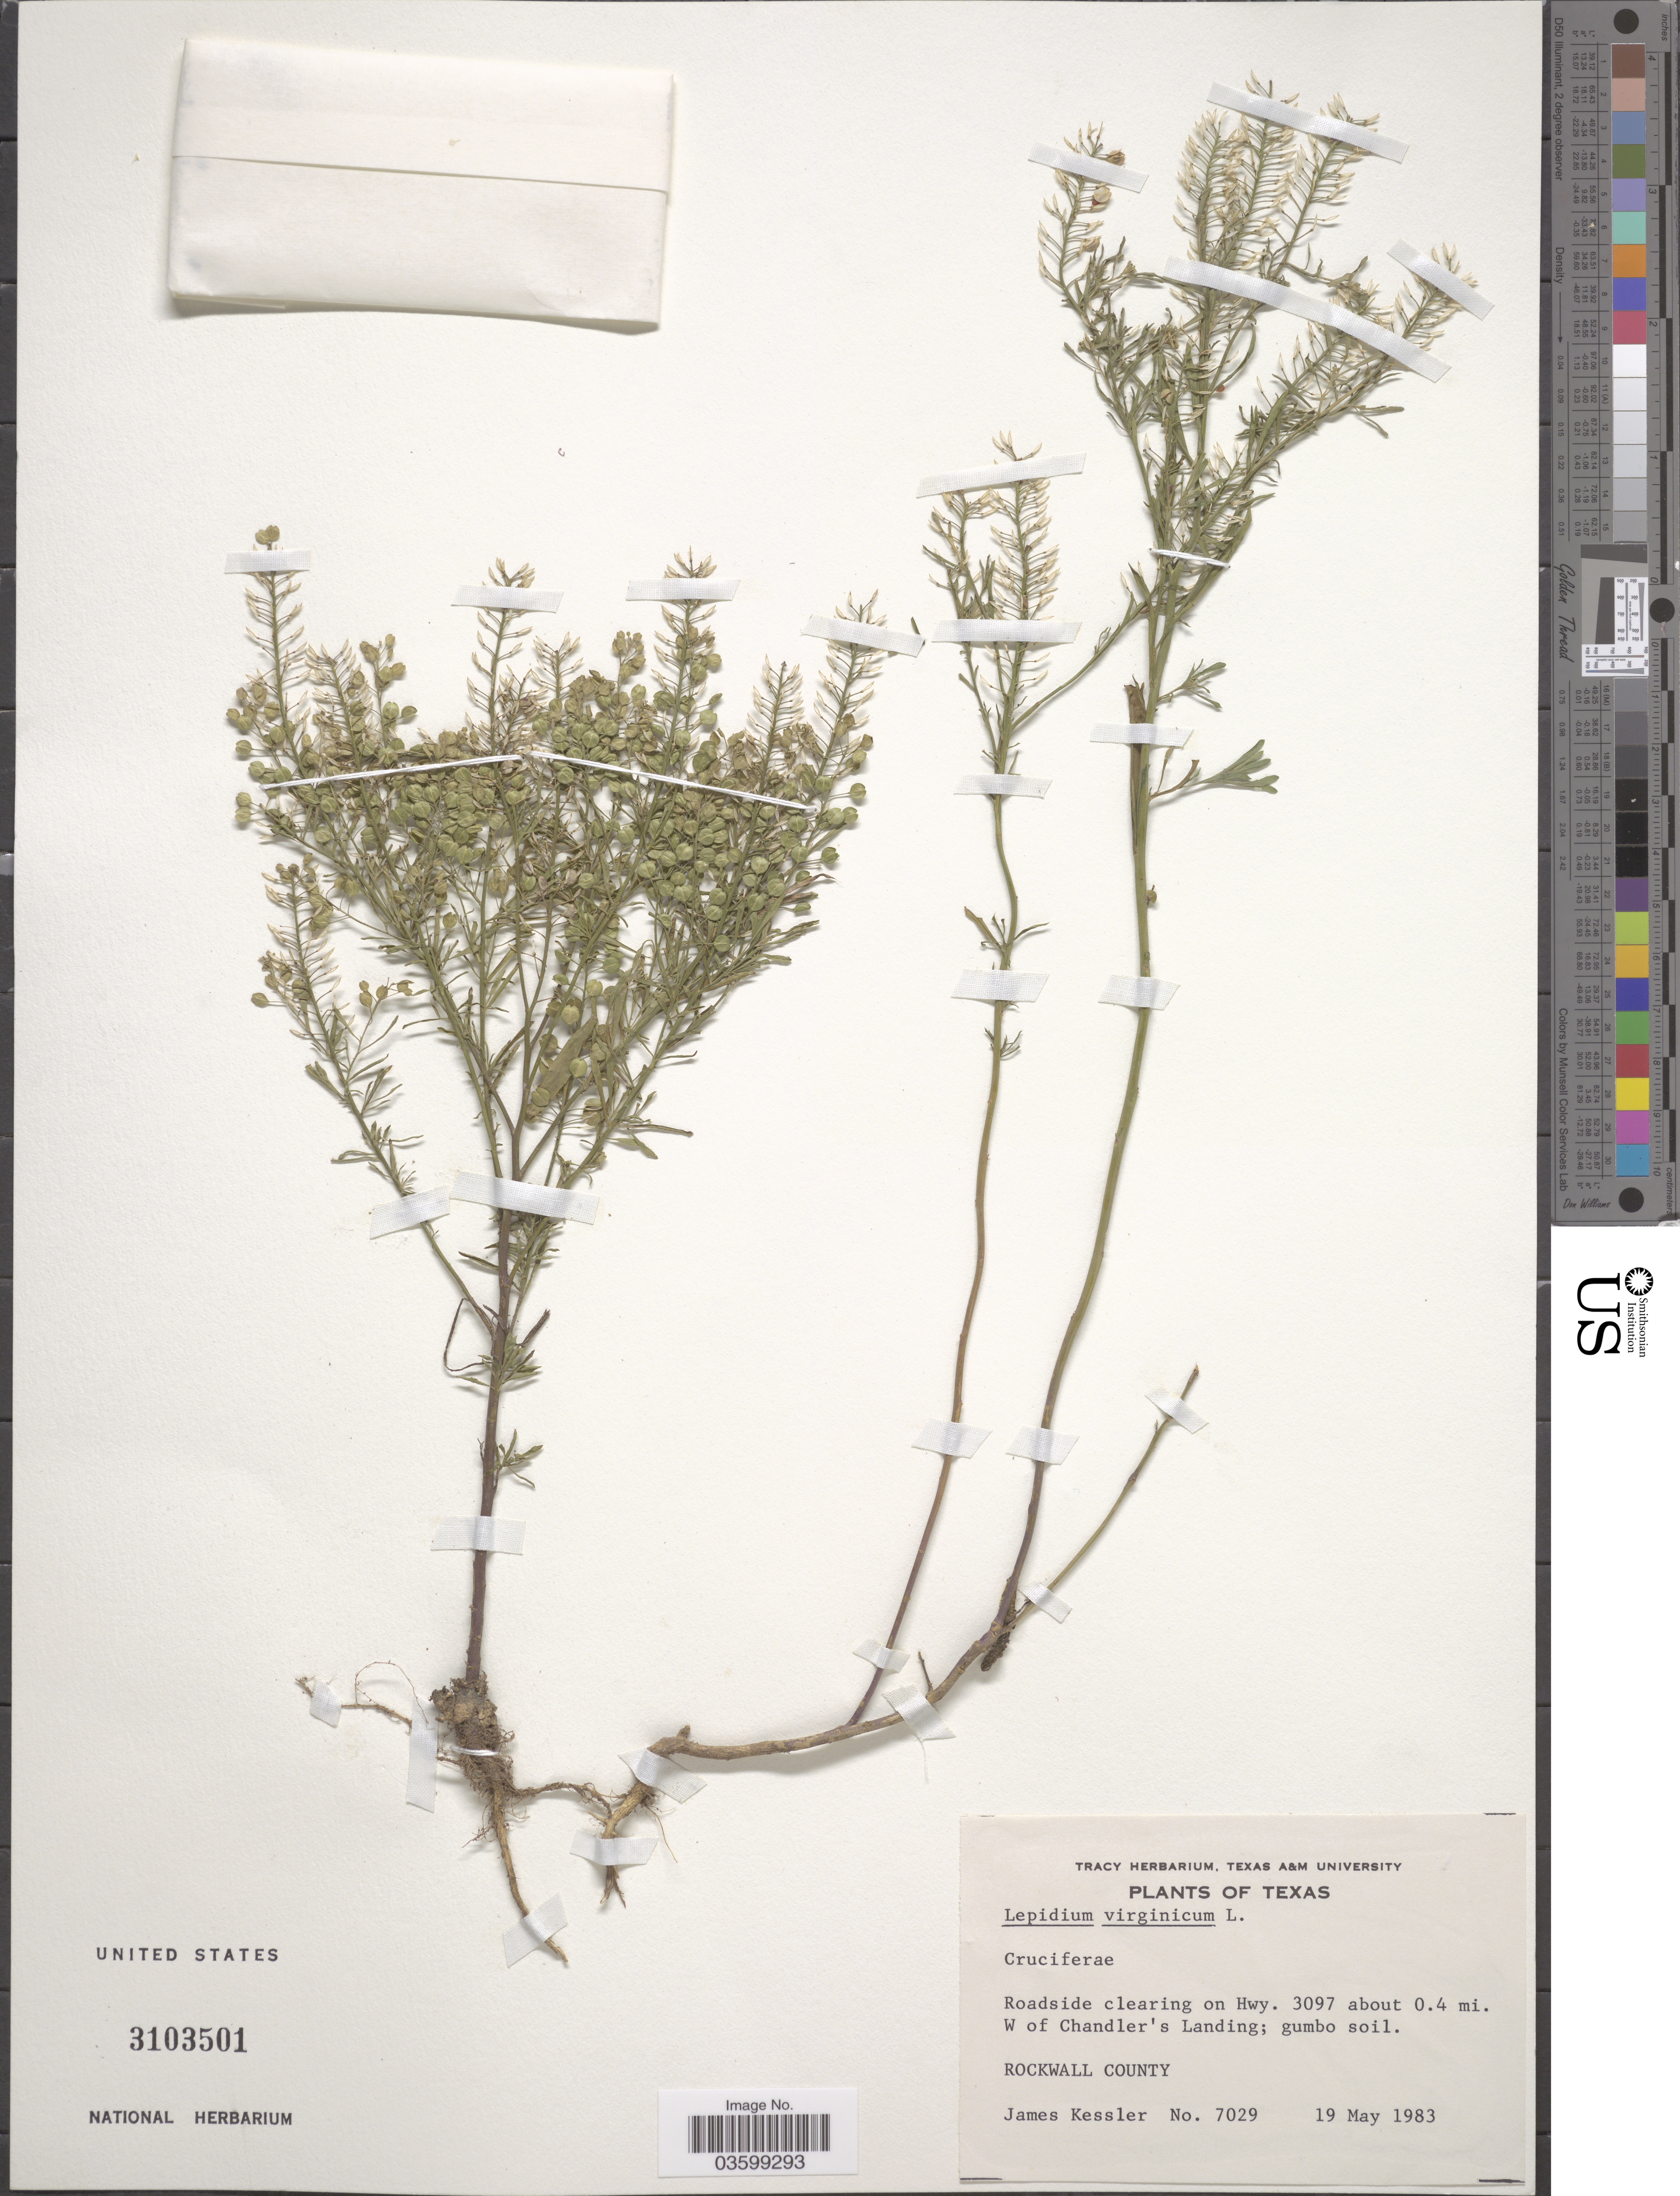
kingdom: Plantae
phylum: Tracheophyta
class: Magnoliopsida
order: Brassicales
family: Brassicaceae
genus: Lepidium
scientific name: Lepidium virginicum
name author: L.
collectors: J. W. Kessler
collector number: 7029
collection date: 1983-05-19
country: United States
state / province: Texas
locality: Roadside clearing on Hwy. 3097 about 0.4 mi. W of Chandler's Landing. Rockwall County.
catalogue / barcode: US 3103501